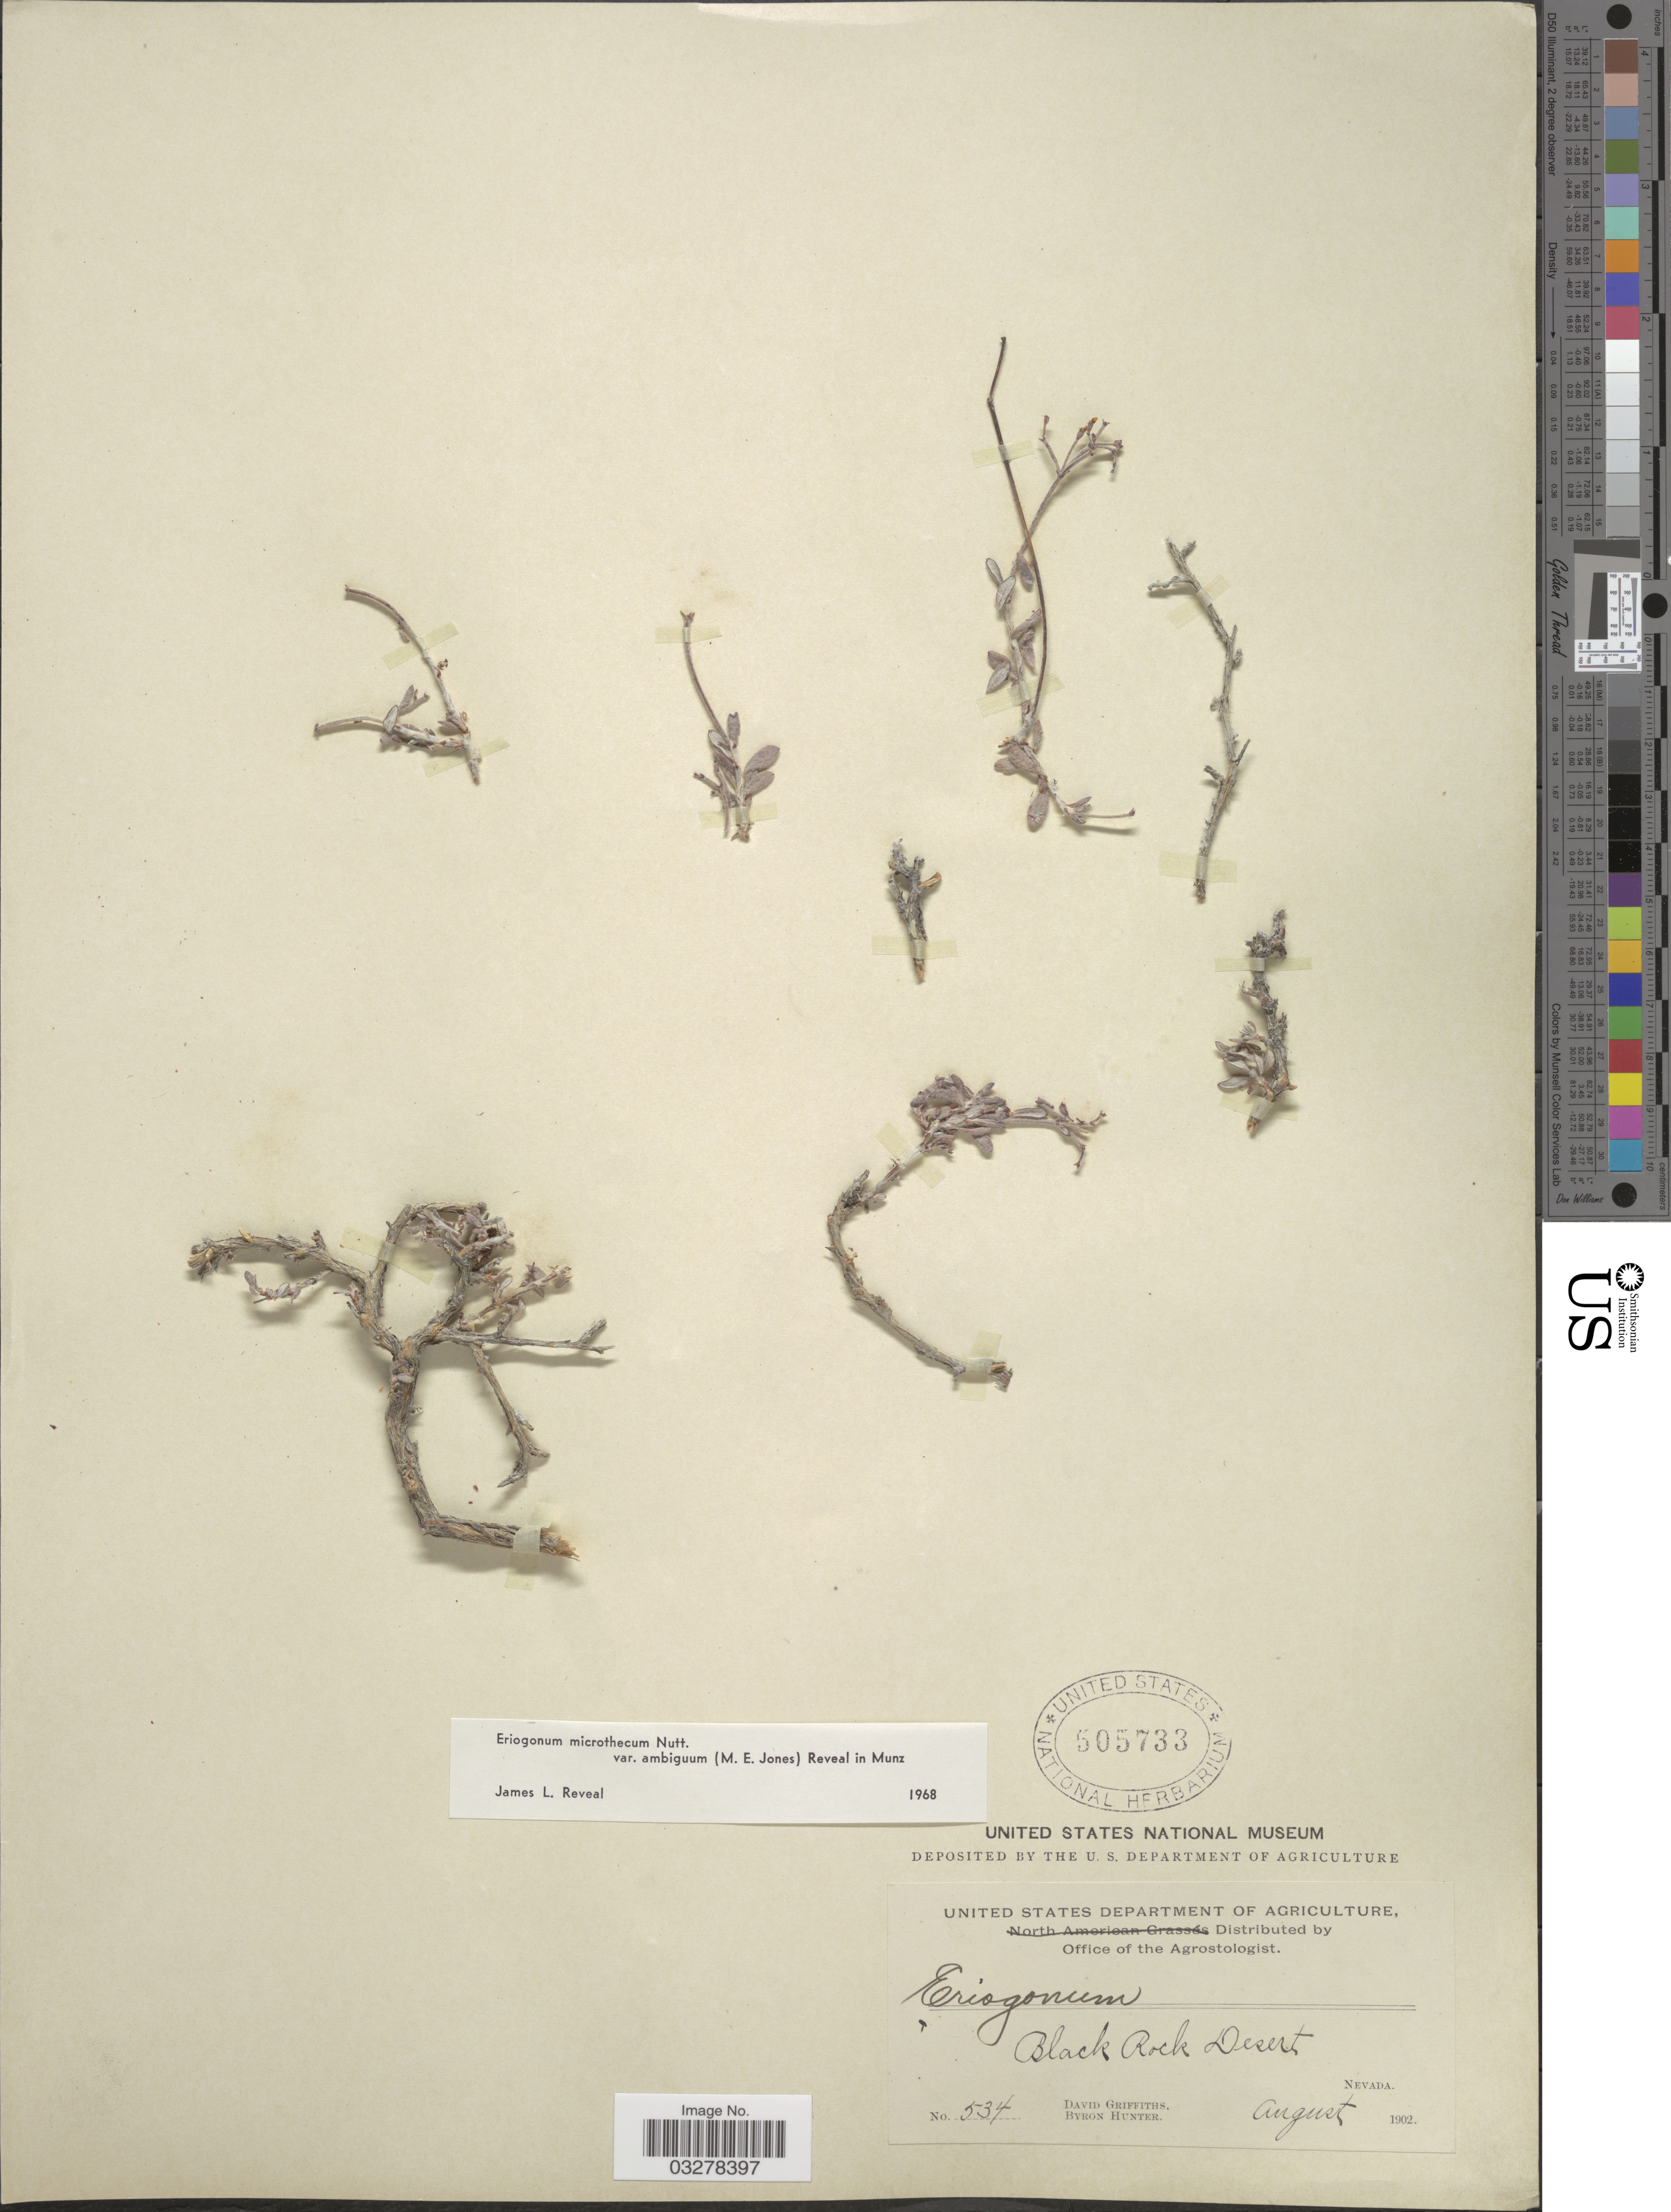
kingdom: Plantae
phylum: Tracheophyta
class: Magnoliopsida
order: Caryophyllales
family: Polygonaceae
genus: Eriogonum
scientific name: Eriogonum microtheca var. ambiguum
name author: (M.E. Jones) Reveal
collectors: D. Griffiths & B. Hunter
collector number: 534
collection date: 1902-08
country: United States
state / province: Nevada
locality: Black Rock Desert.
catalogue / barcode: US 505733